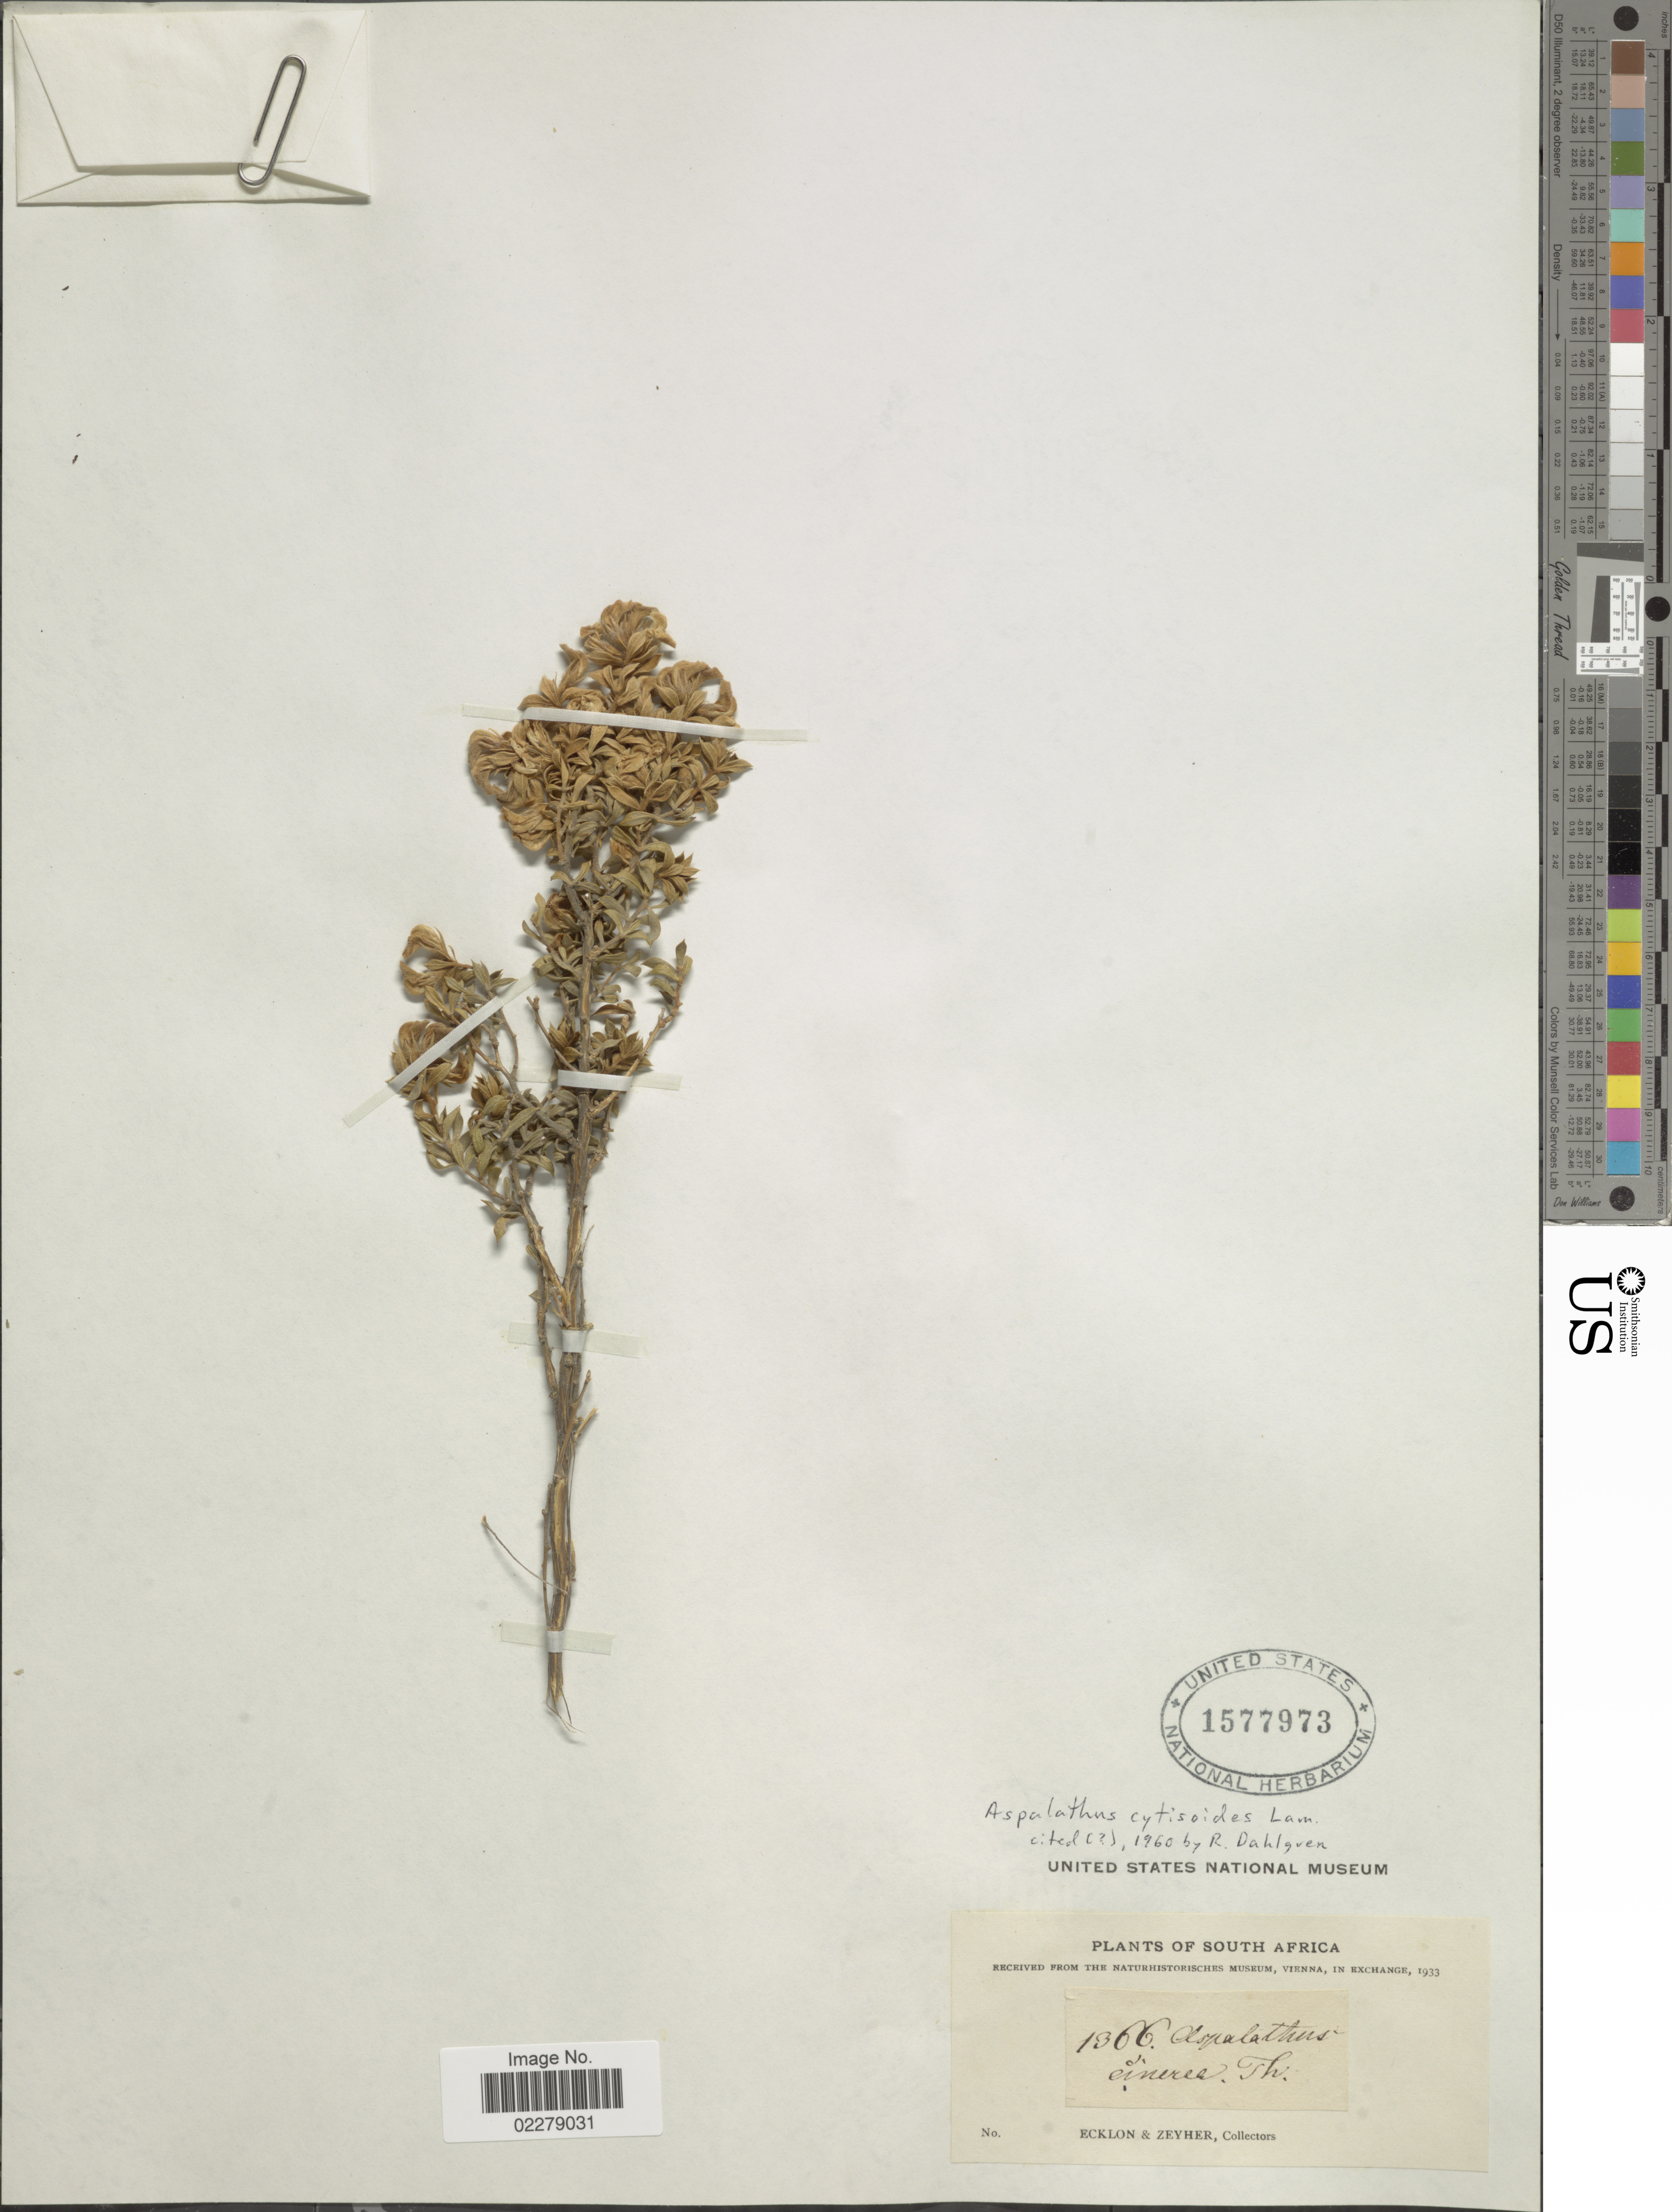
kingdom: Plantae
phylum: Tracheophyta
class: Magnoliopsida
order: Fabales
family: Fabaceae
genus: Aspalathus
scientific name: Aspalathus cytisoides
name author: Lam.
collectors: -. Ecklon & -. Zeyher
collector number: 1366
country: South Africa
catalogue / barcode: US 1577973